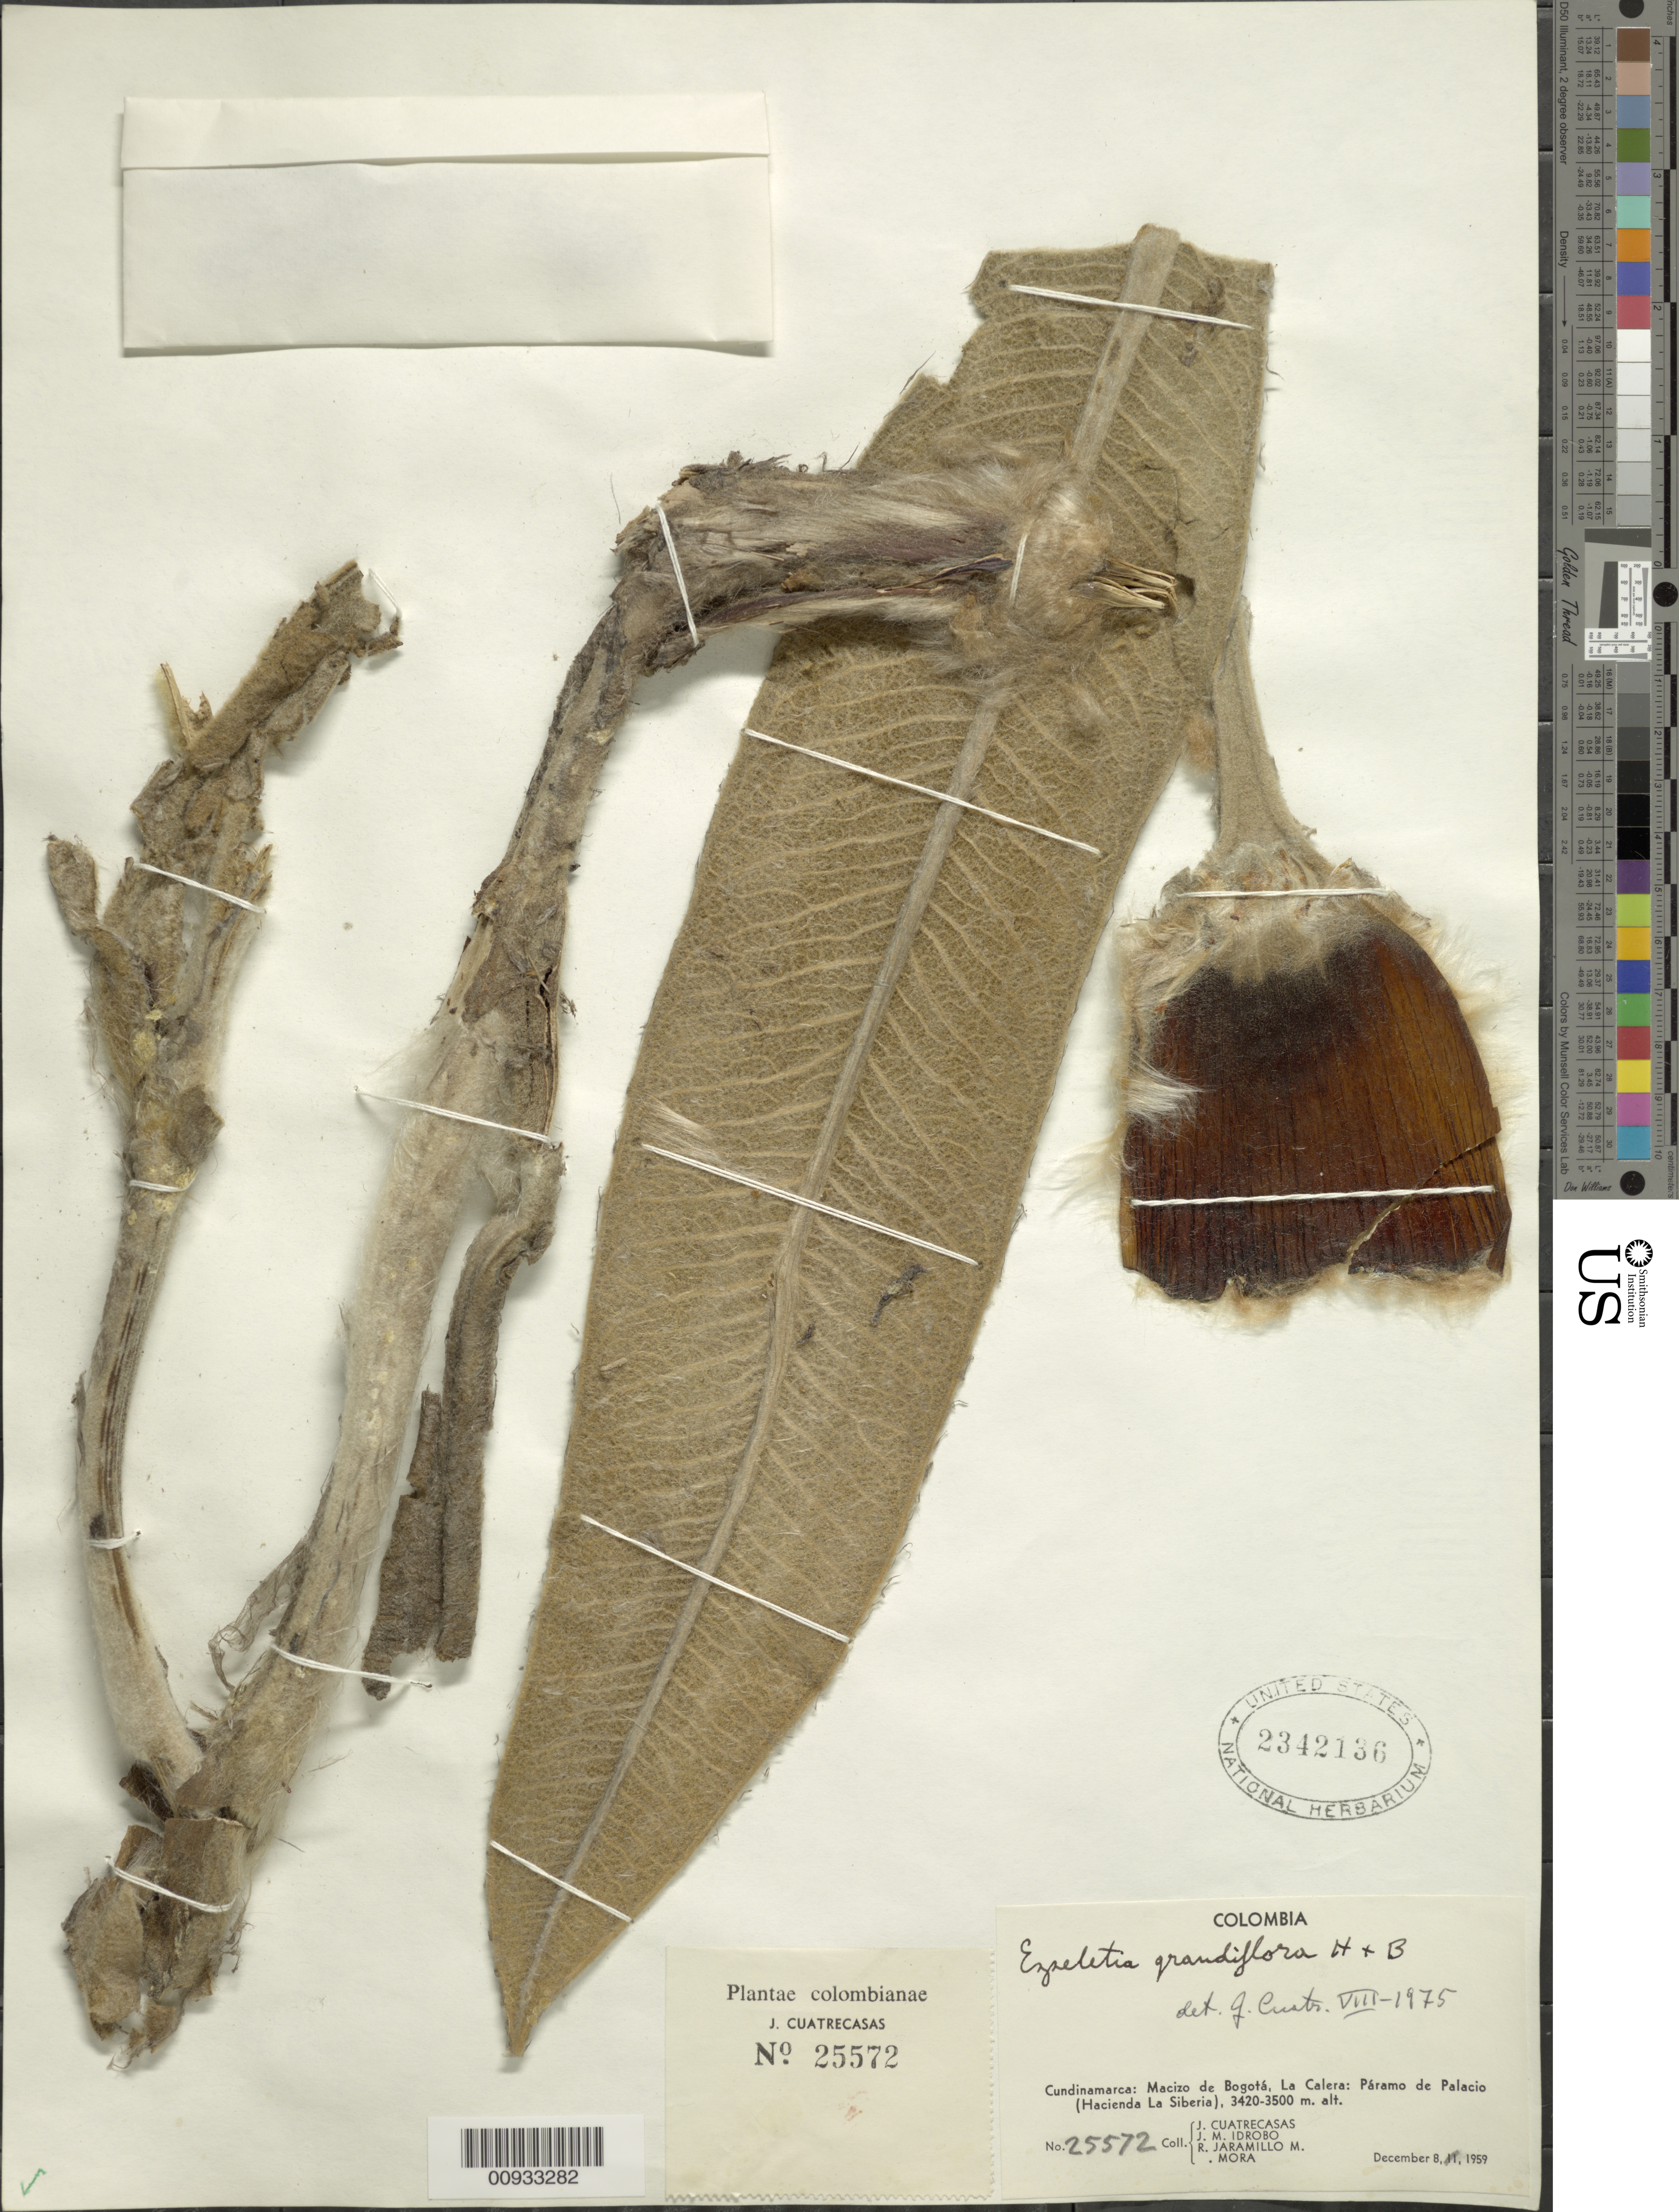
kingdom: Plantae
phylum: Tracheophyta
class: Magnoliopsida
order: Asterales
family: Asteraceae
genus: Espeletia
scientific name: Espeletia grandiflora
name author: Humb. & Bonpl.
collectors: J. Cuatrecasas, J. M. Idrobo, R. Jaramillo M. & Mora, --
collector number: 25572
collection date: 1959-12-08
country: Colombia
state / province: Cundinamarca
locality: Macizo de Bogota, La Calera: Paramo de Palacio (Hacienda La Siberia).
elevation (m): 3420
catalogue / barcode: US 2342136